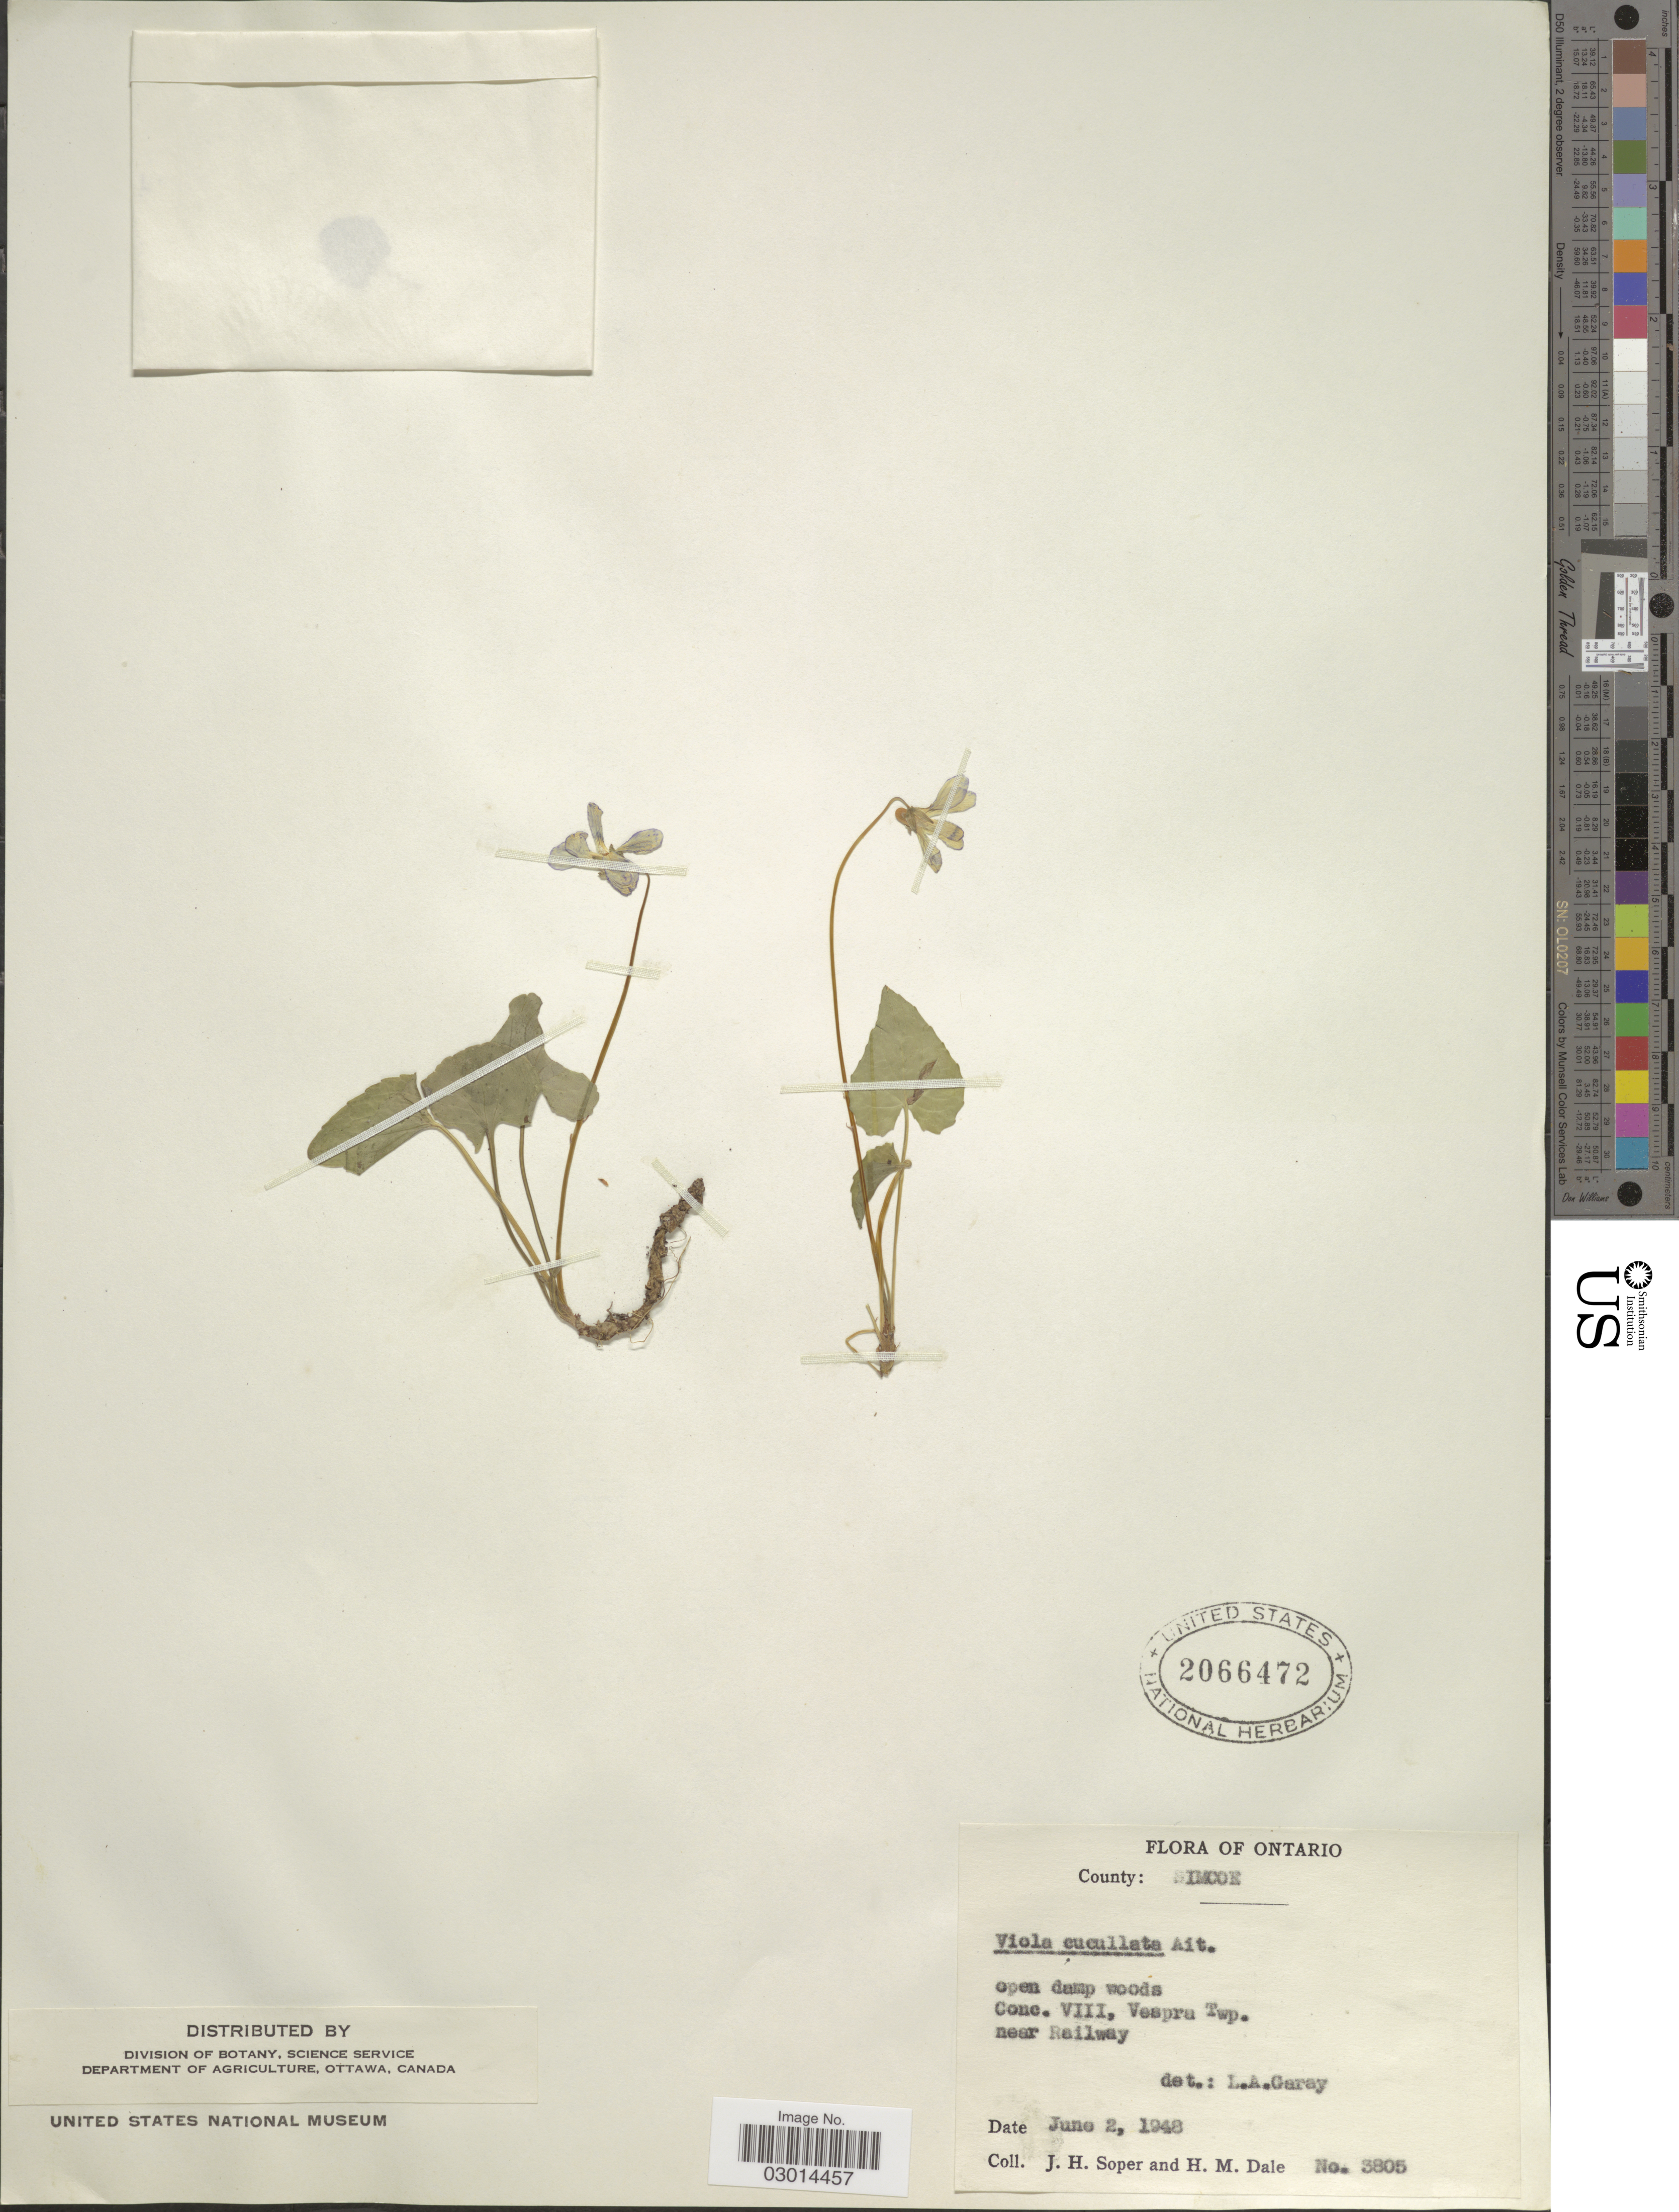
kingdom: Plantae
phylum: Tracheophyta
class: Magnoliopsida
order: Malpighiales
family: Violaceae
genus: Viola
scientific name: Viola cucullata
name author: Aiton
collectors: J. H. Soper & H. M. Dale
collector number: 3805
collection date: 1948-06-02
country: Canada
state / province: Ontario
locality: County: Simcoe, Conc. VIII, Vespra Twp. near Railway.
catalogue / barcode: US 2066472